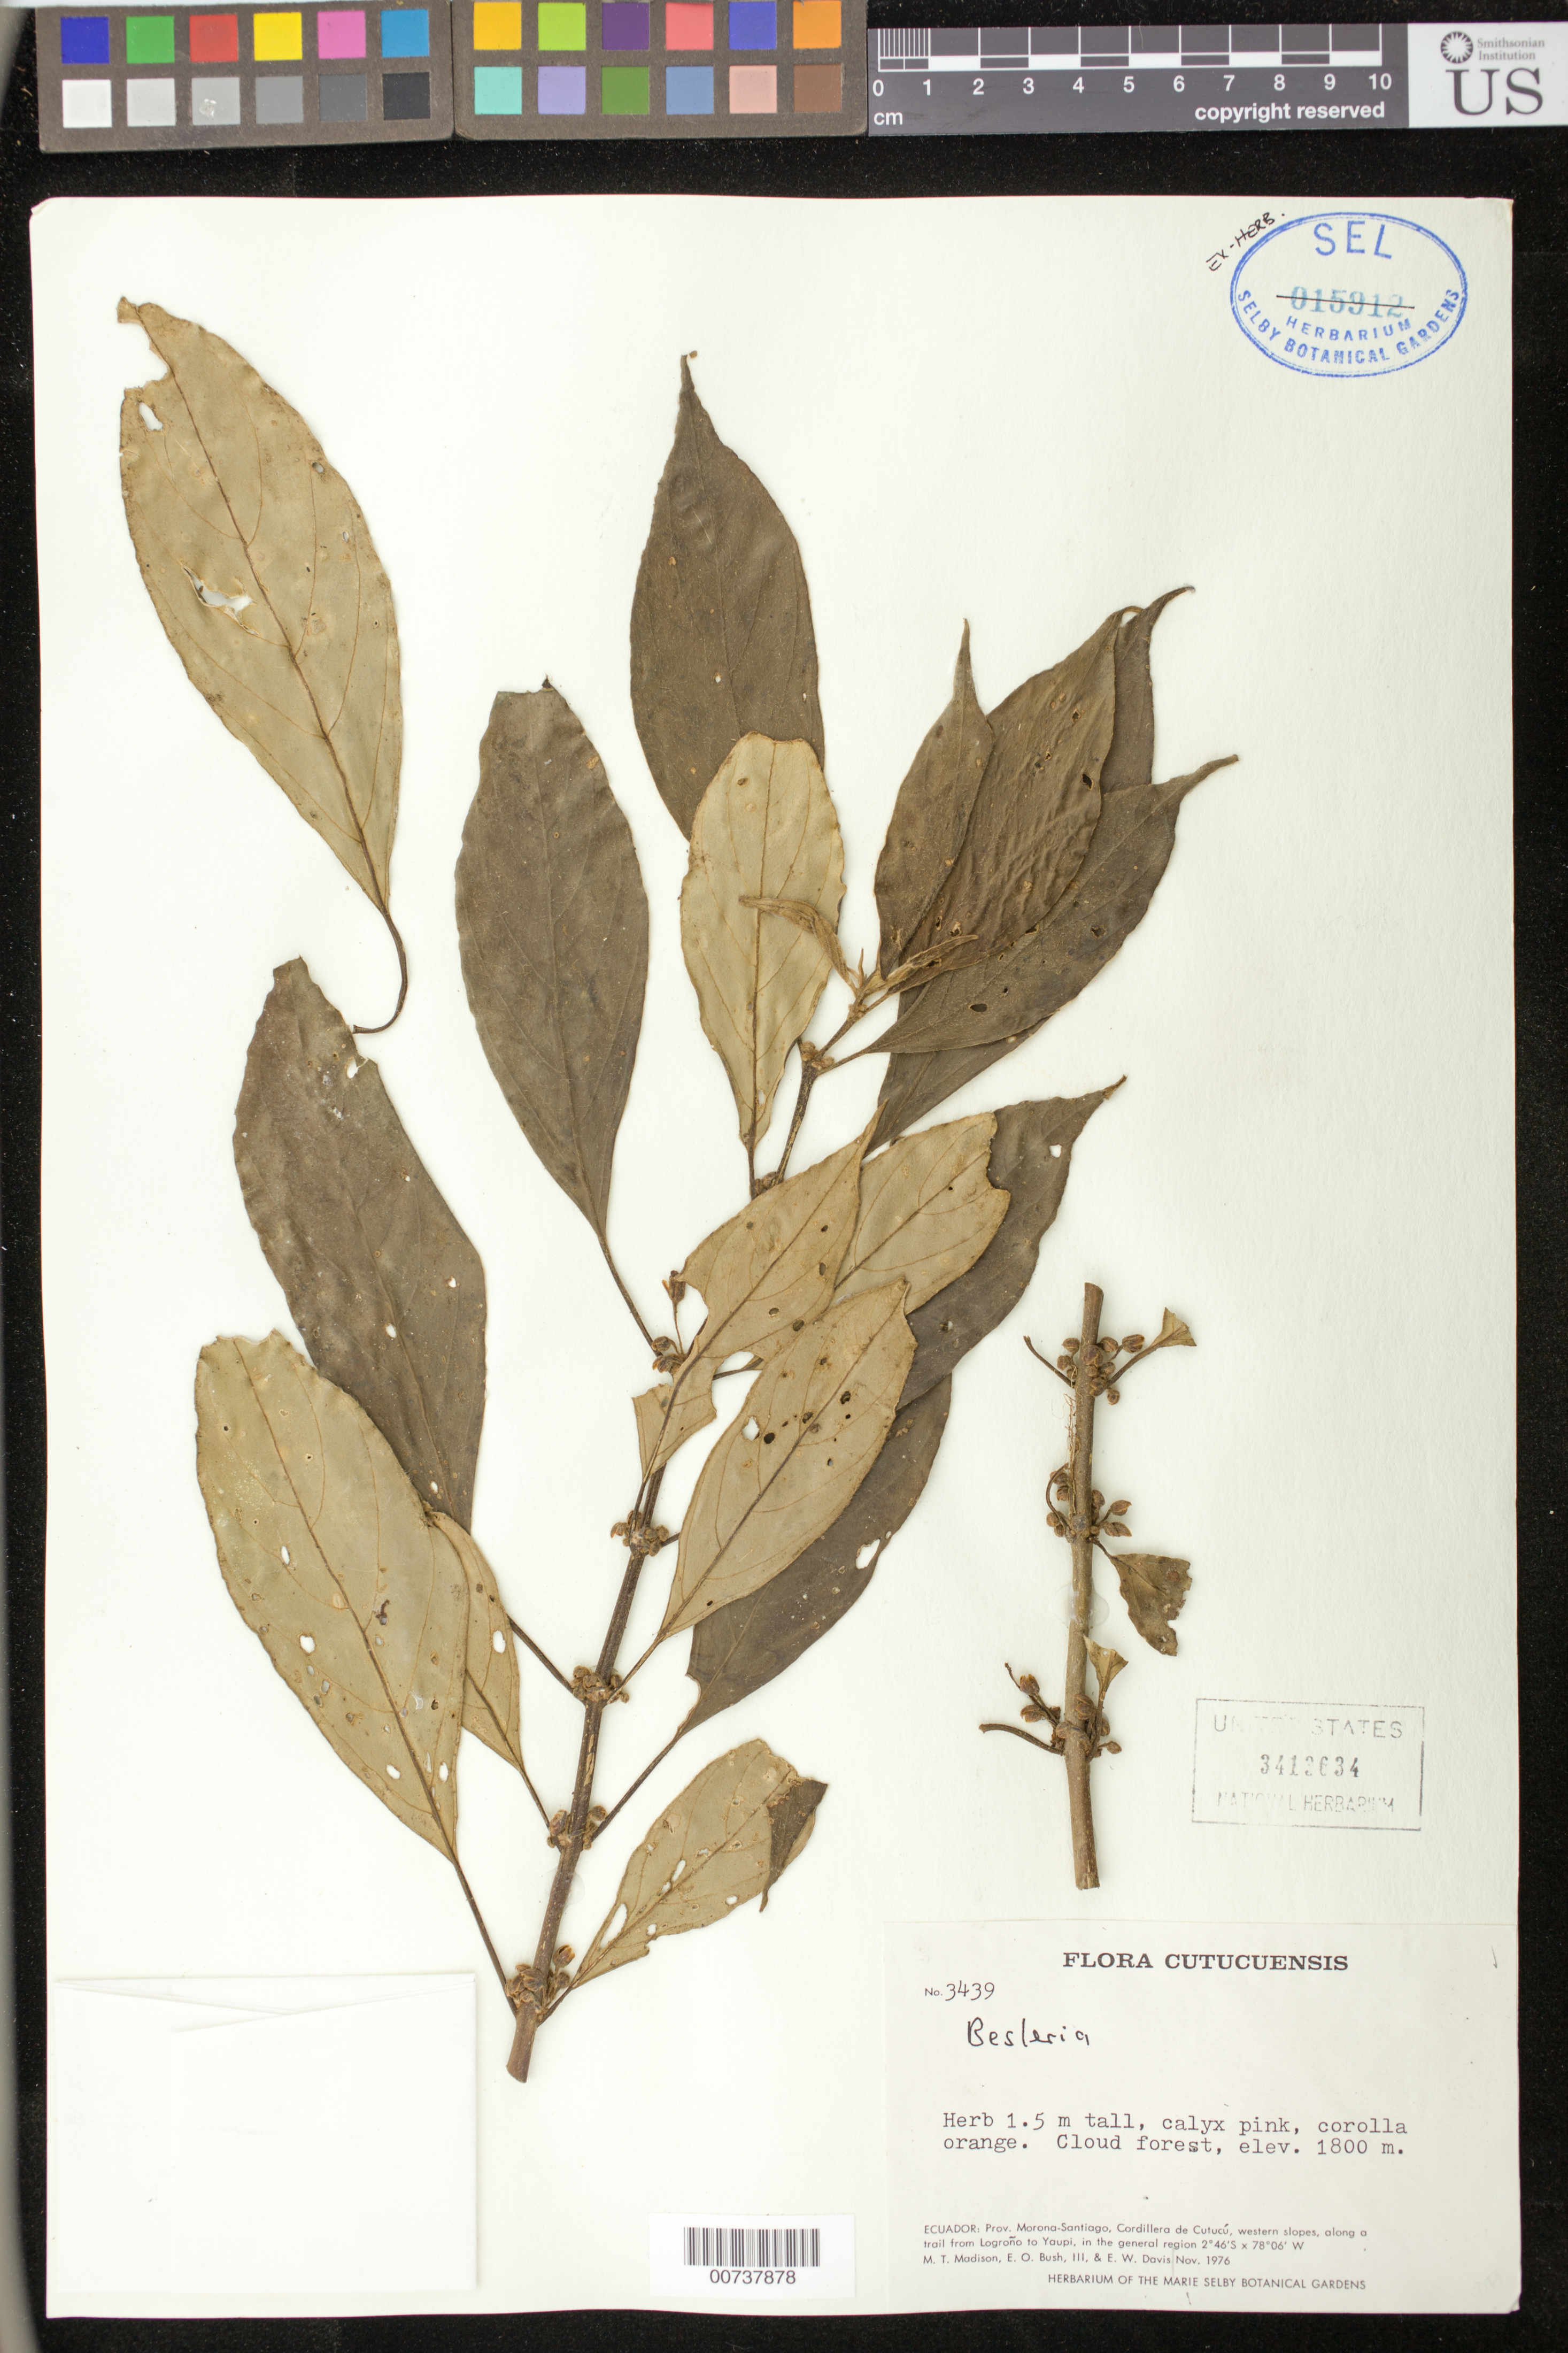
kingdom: Plantae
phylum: Tracheophyta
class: Magnoliopsida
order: Lamiales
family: Gesneriaceae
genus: Besleria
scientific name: Besleria sp.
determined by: Skog, Laurence E.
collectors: M. T. Madison, E. O. Bush & E. W. Davis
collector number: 3439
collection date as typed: Nov 1976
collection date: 1976-11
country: Ecuador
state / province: Morona-Santiago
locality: Cordillera de Cutucú, western slopes, along a trail from Logroño to Yaupi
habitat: Cloud forest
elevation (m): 1800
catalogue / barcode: US 3413634